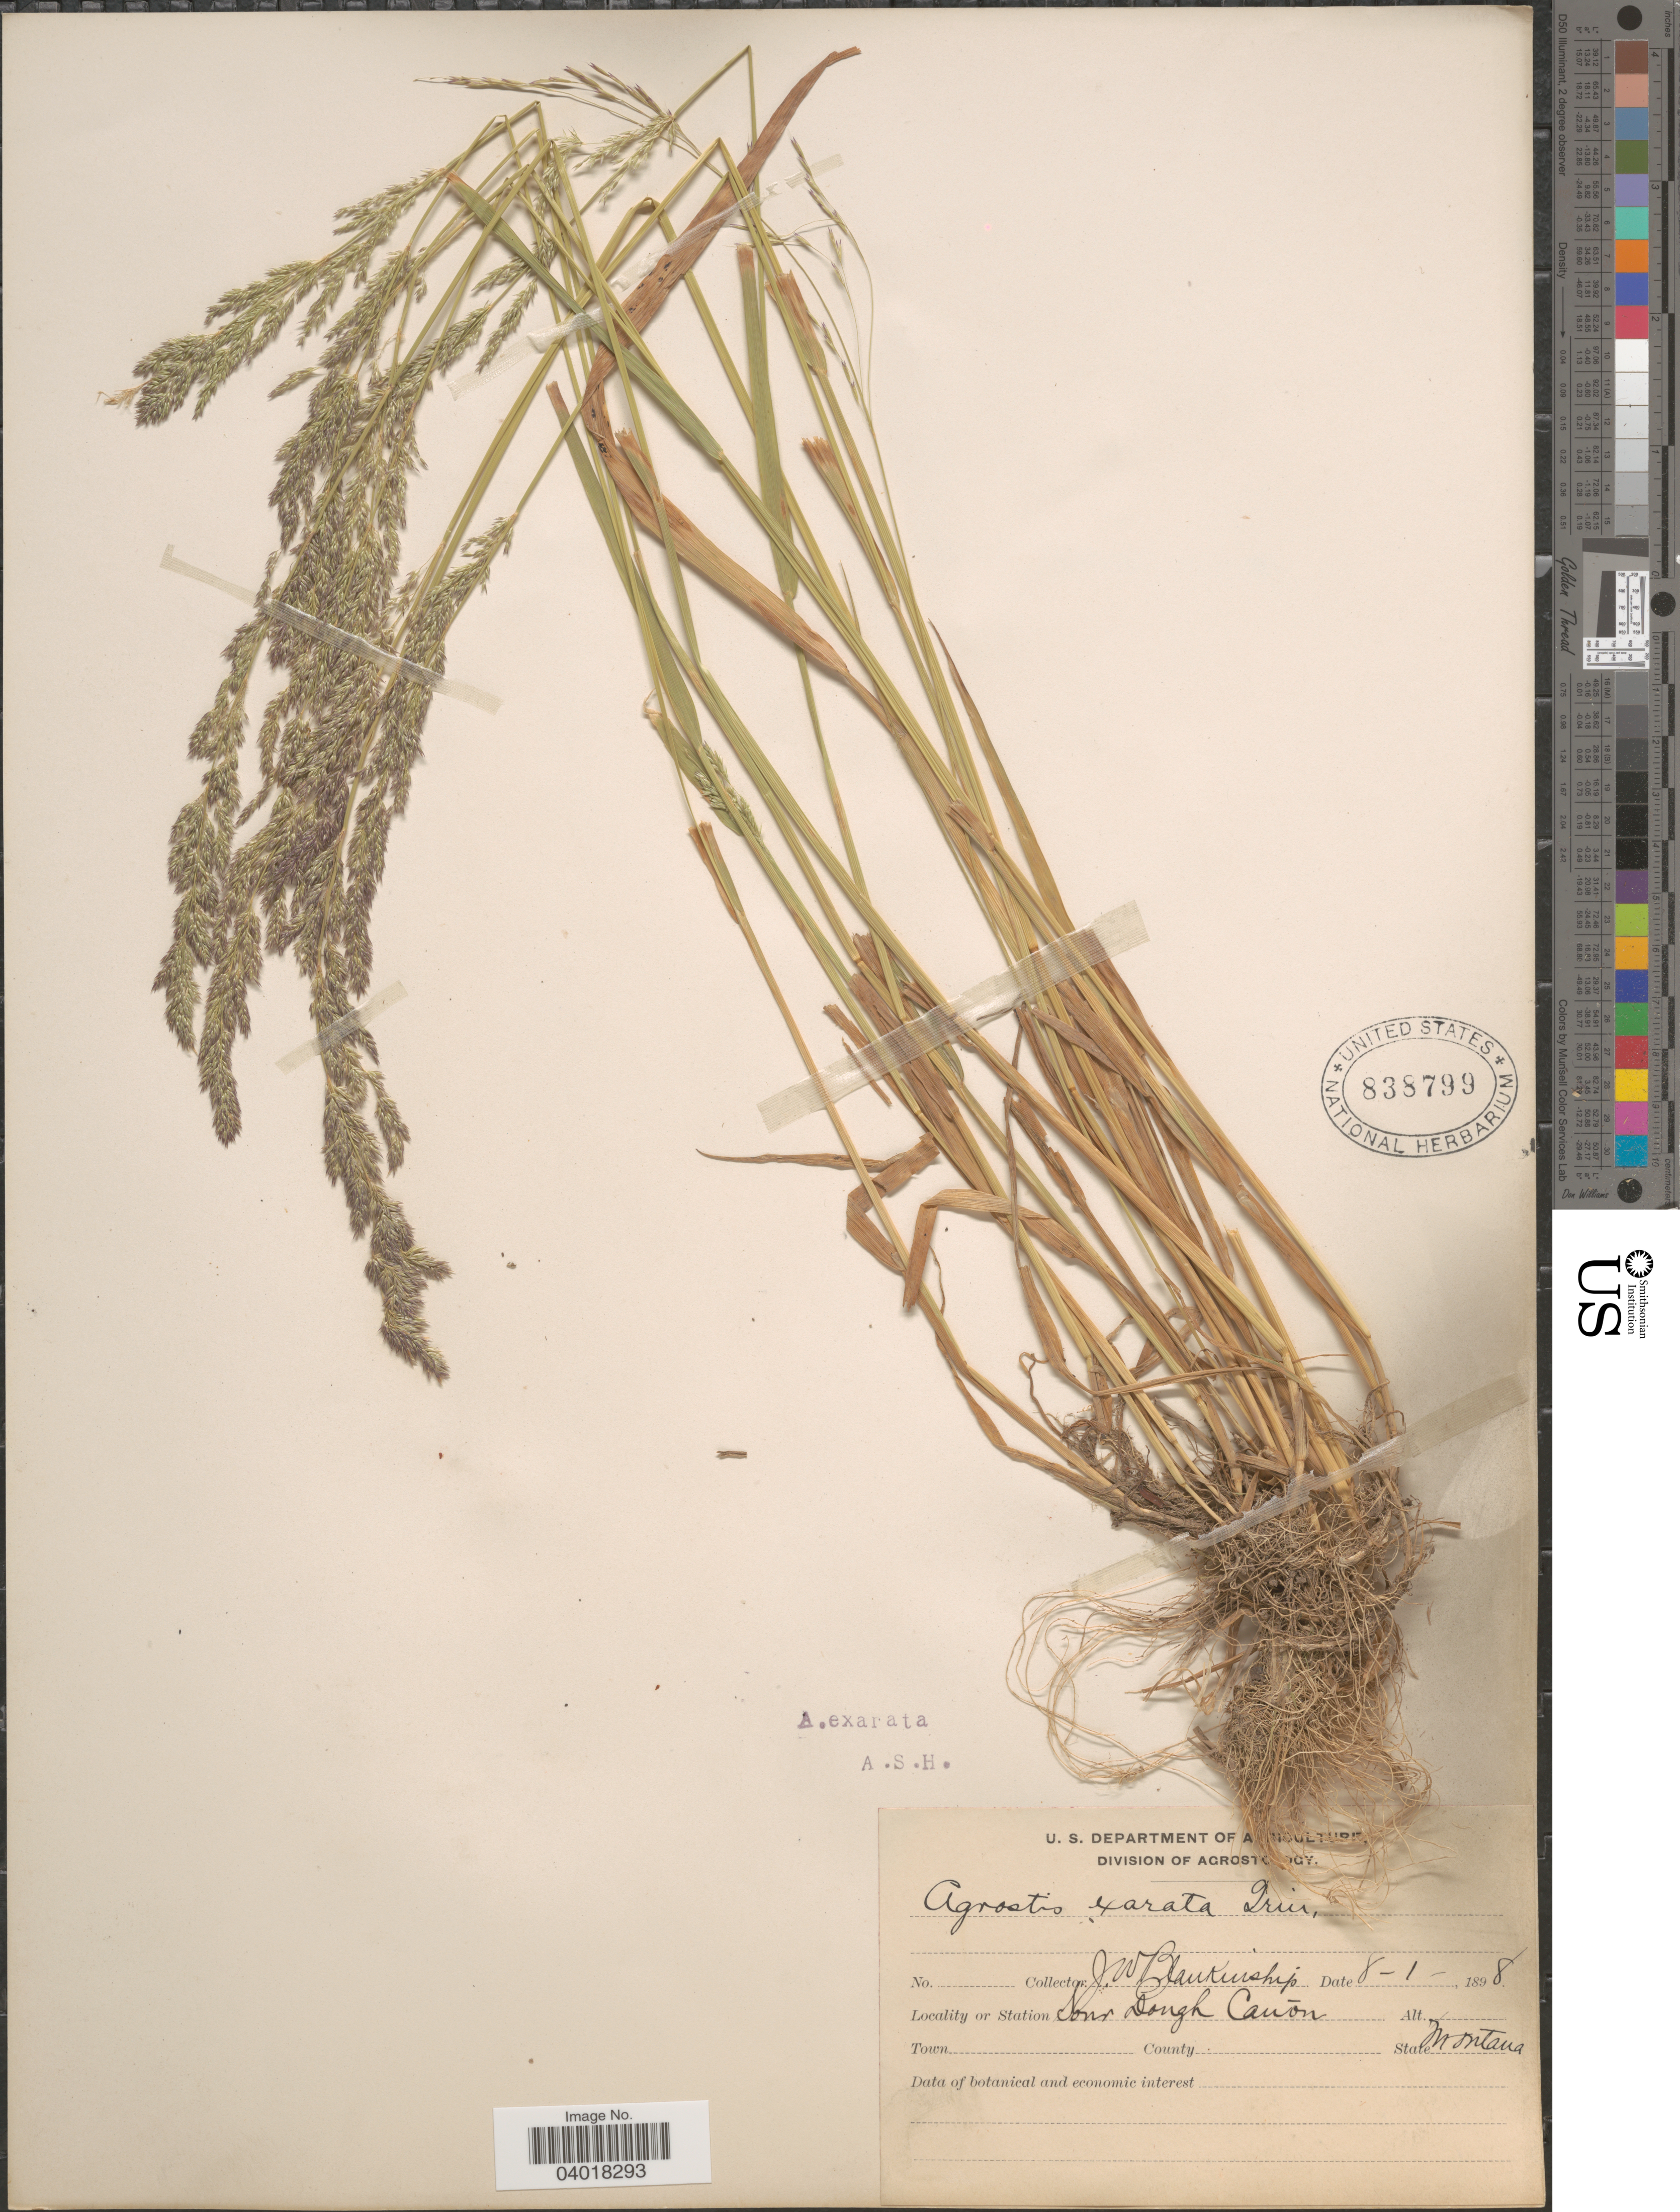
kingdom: Plantae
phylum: Tracheophyta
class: Liliopsida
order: Poales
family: Poaceae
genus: Agrostis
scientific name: Agrostis exarata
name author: Trin.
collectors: J. W. Blankinship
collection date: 1898-08-01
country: United States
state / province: Montana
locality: Station Sour Dough Cañon.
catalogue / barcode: US 838799